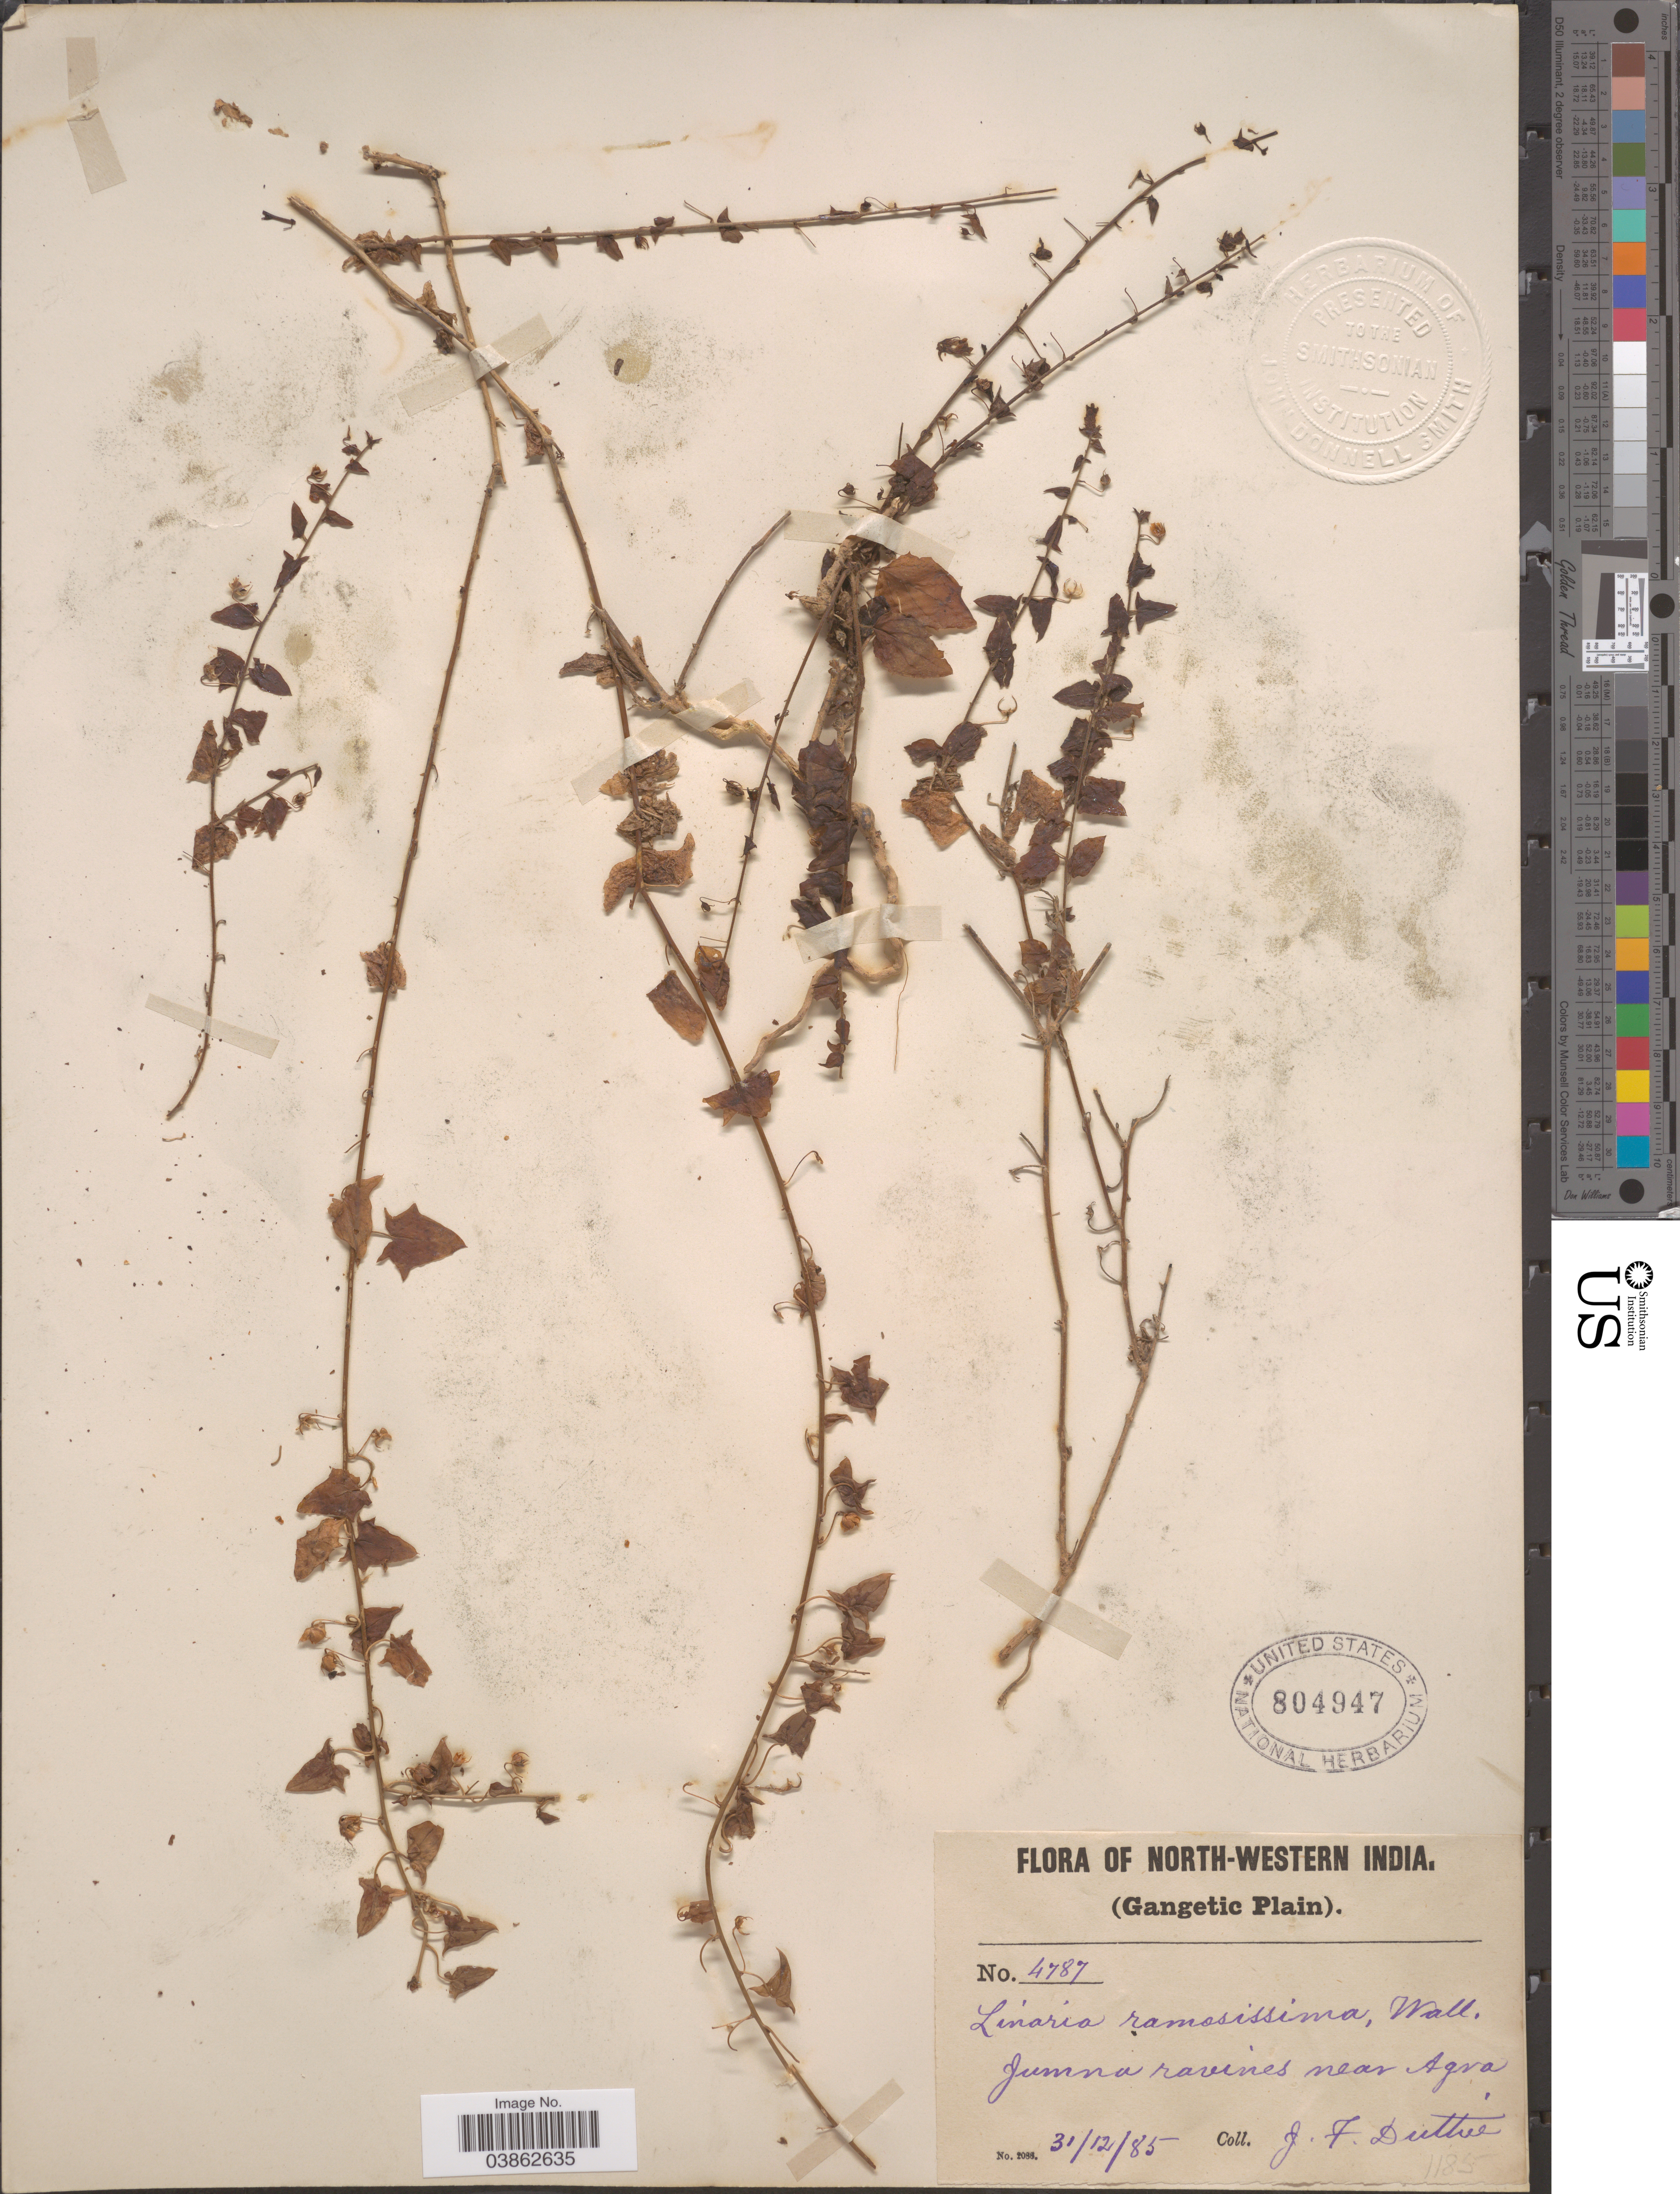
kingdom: Plantae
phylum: Tracheophyta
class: Magnoliopsida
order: Lamiales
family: Plantaginaceae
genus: Elatinoides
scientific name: Elatinoides ramosissima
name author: (Walter) Wettst.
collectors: J. F. Duthie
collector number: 4787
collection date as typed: Transcribed d/m/y: 31/12/85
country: India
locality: North-Western India. (Gangetic Plain). Jumna ravines near Agra.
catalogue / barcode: US 804947